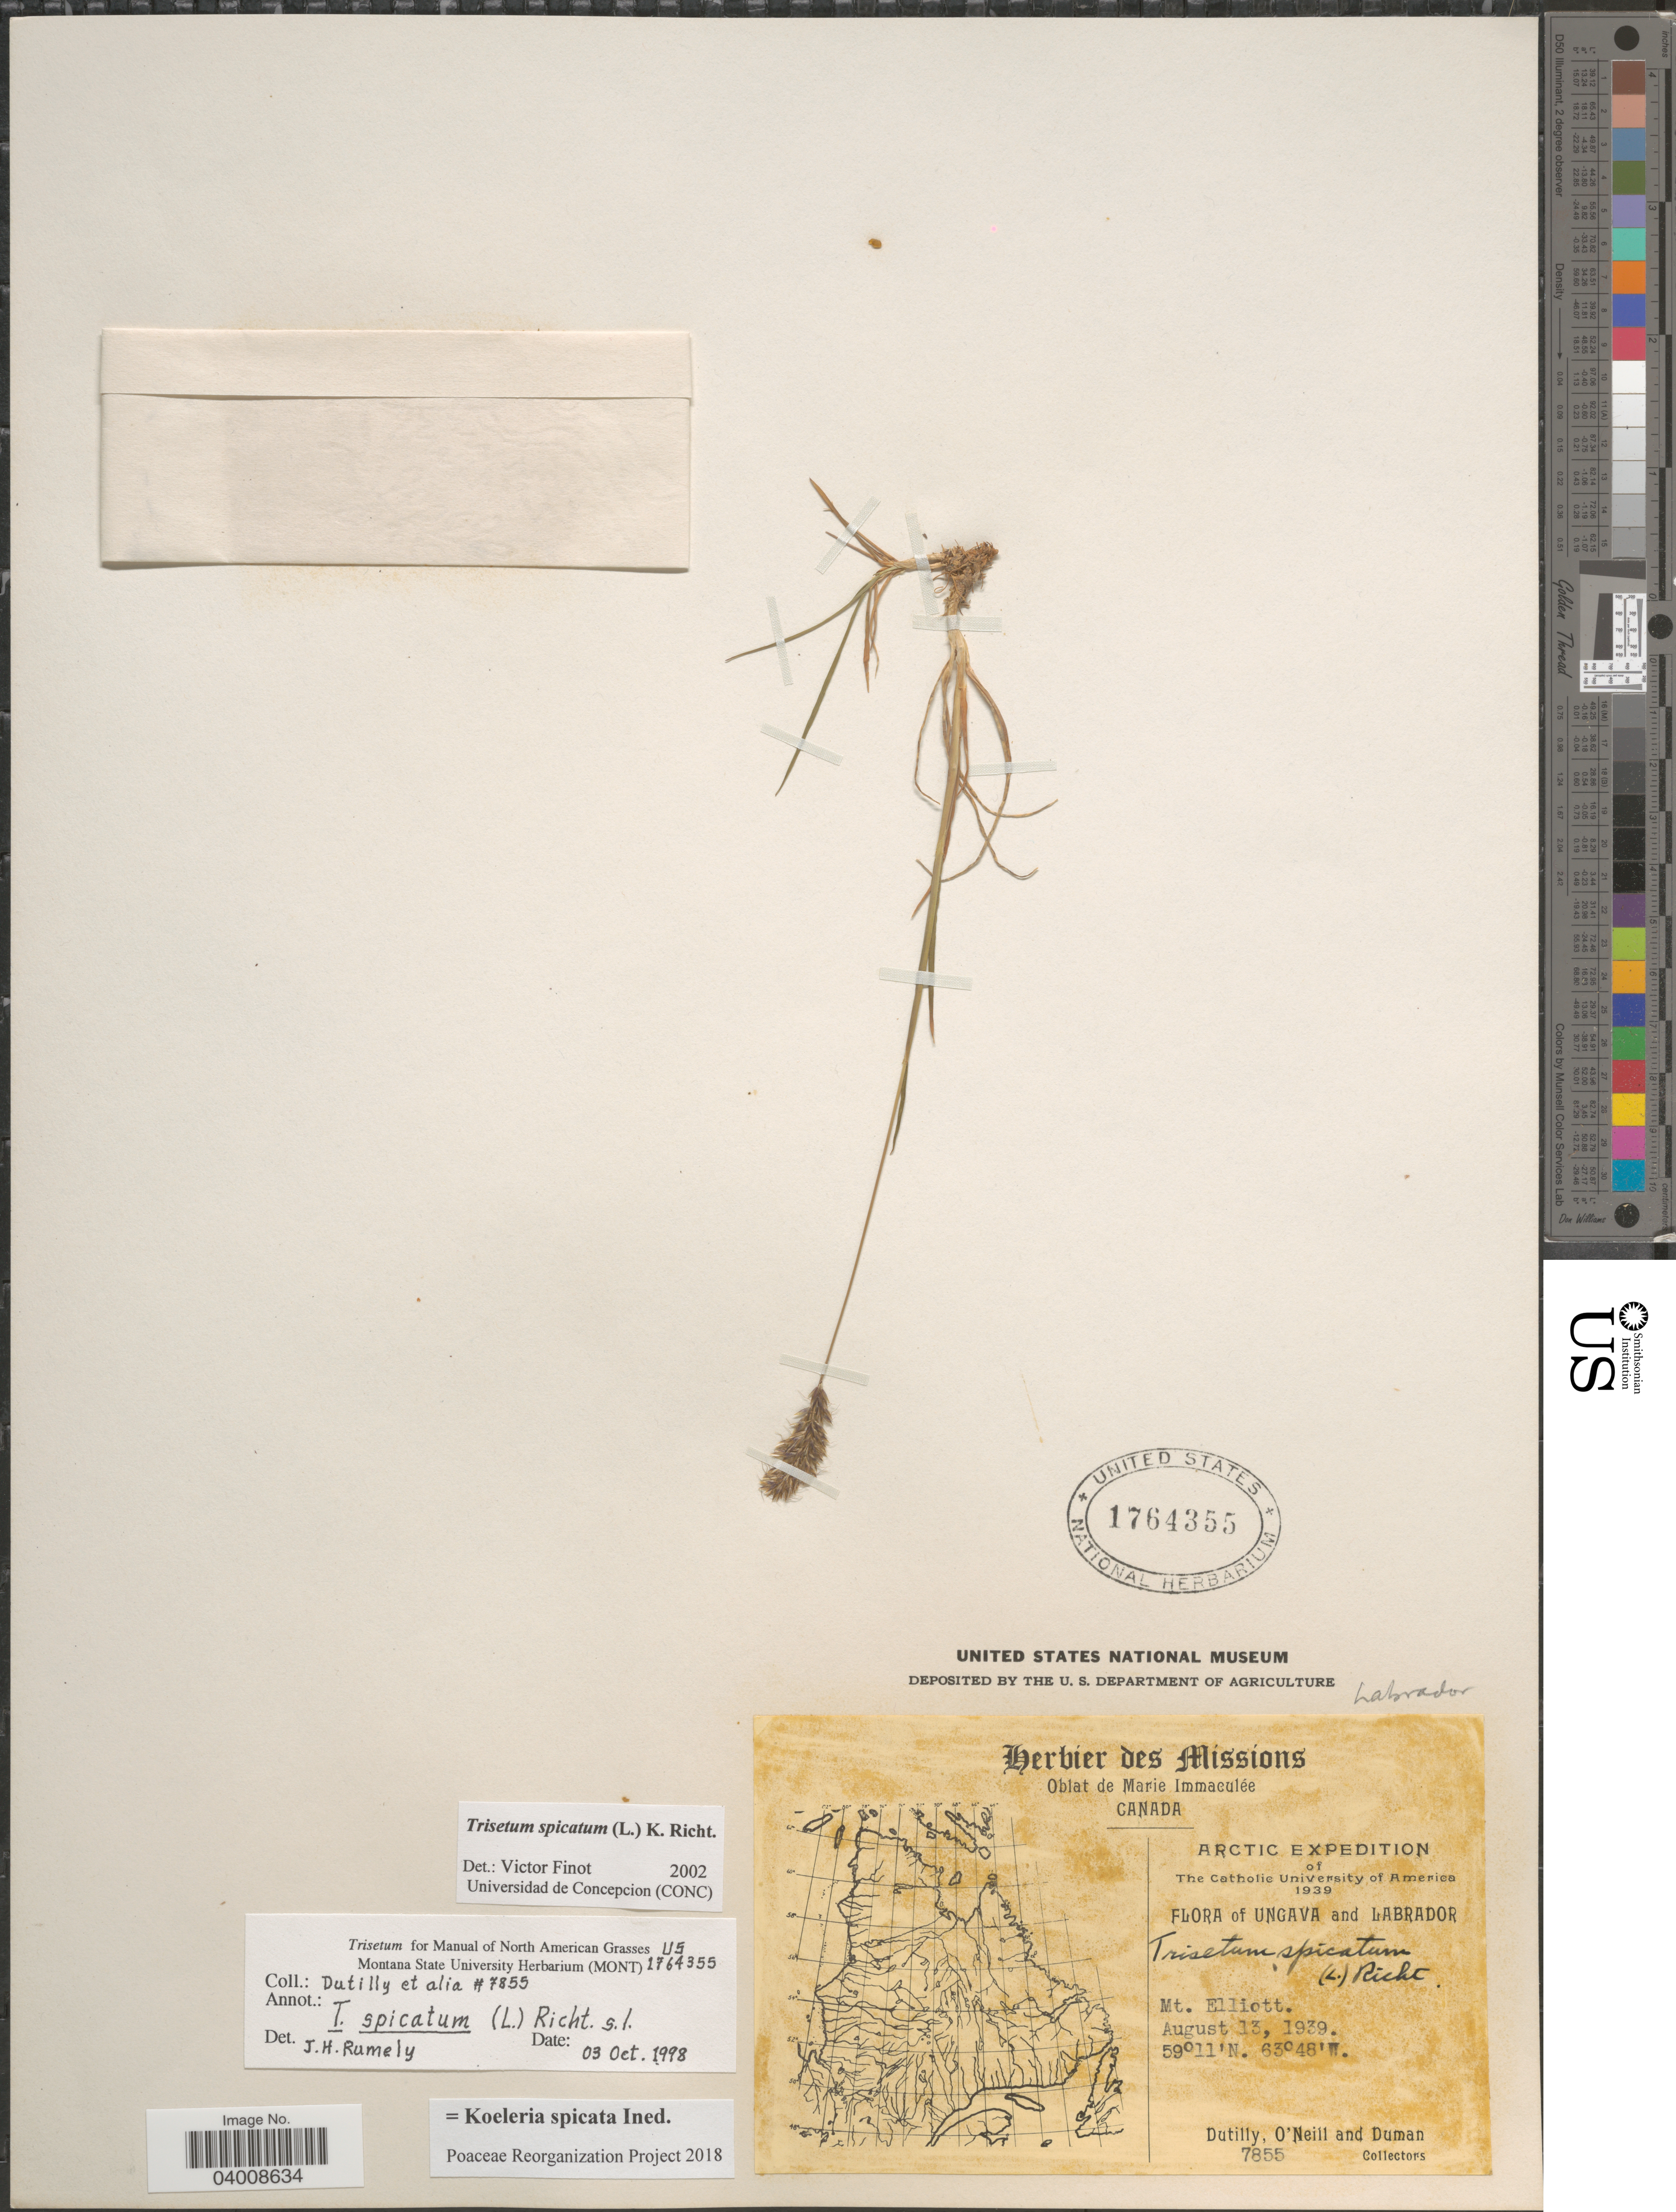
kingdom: Plantae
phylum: Tracheophyta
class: Liliopsida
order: Poales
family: Poaceae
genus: Koeleria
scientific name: Koeleria spicata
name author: (L.) Barberá et al.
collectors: -. Dutilly, -. O'Neill & -. Duman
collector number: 7855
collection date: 1939-08-13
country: Canada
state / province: Newfoundland and Labrador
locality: Ungava and Labrador. Mt. Elliott.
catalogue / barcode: US 1764355